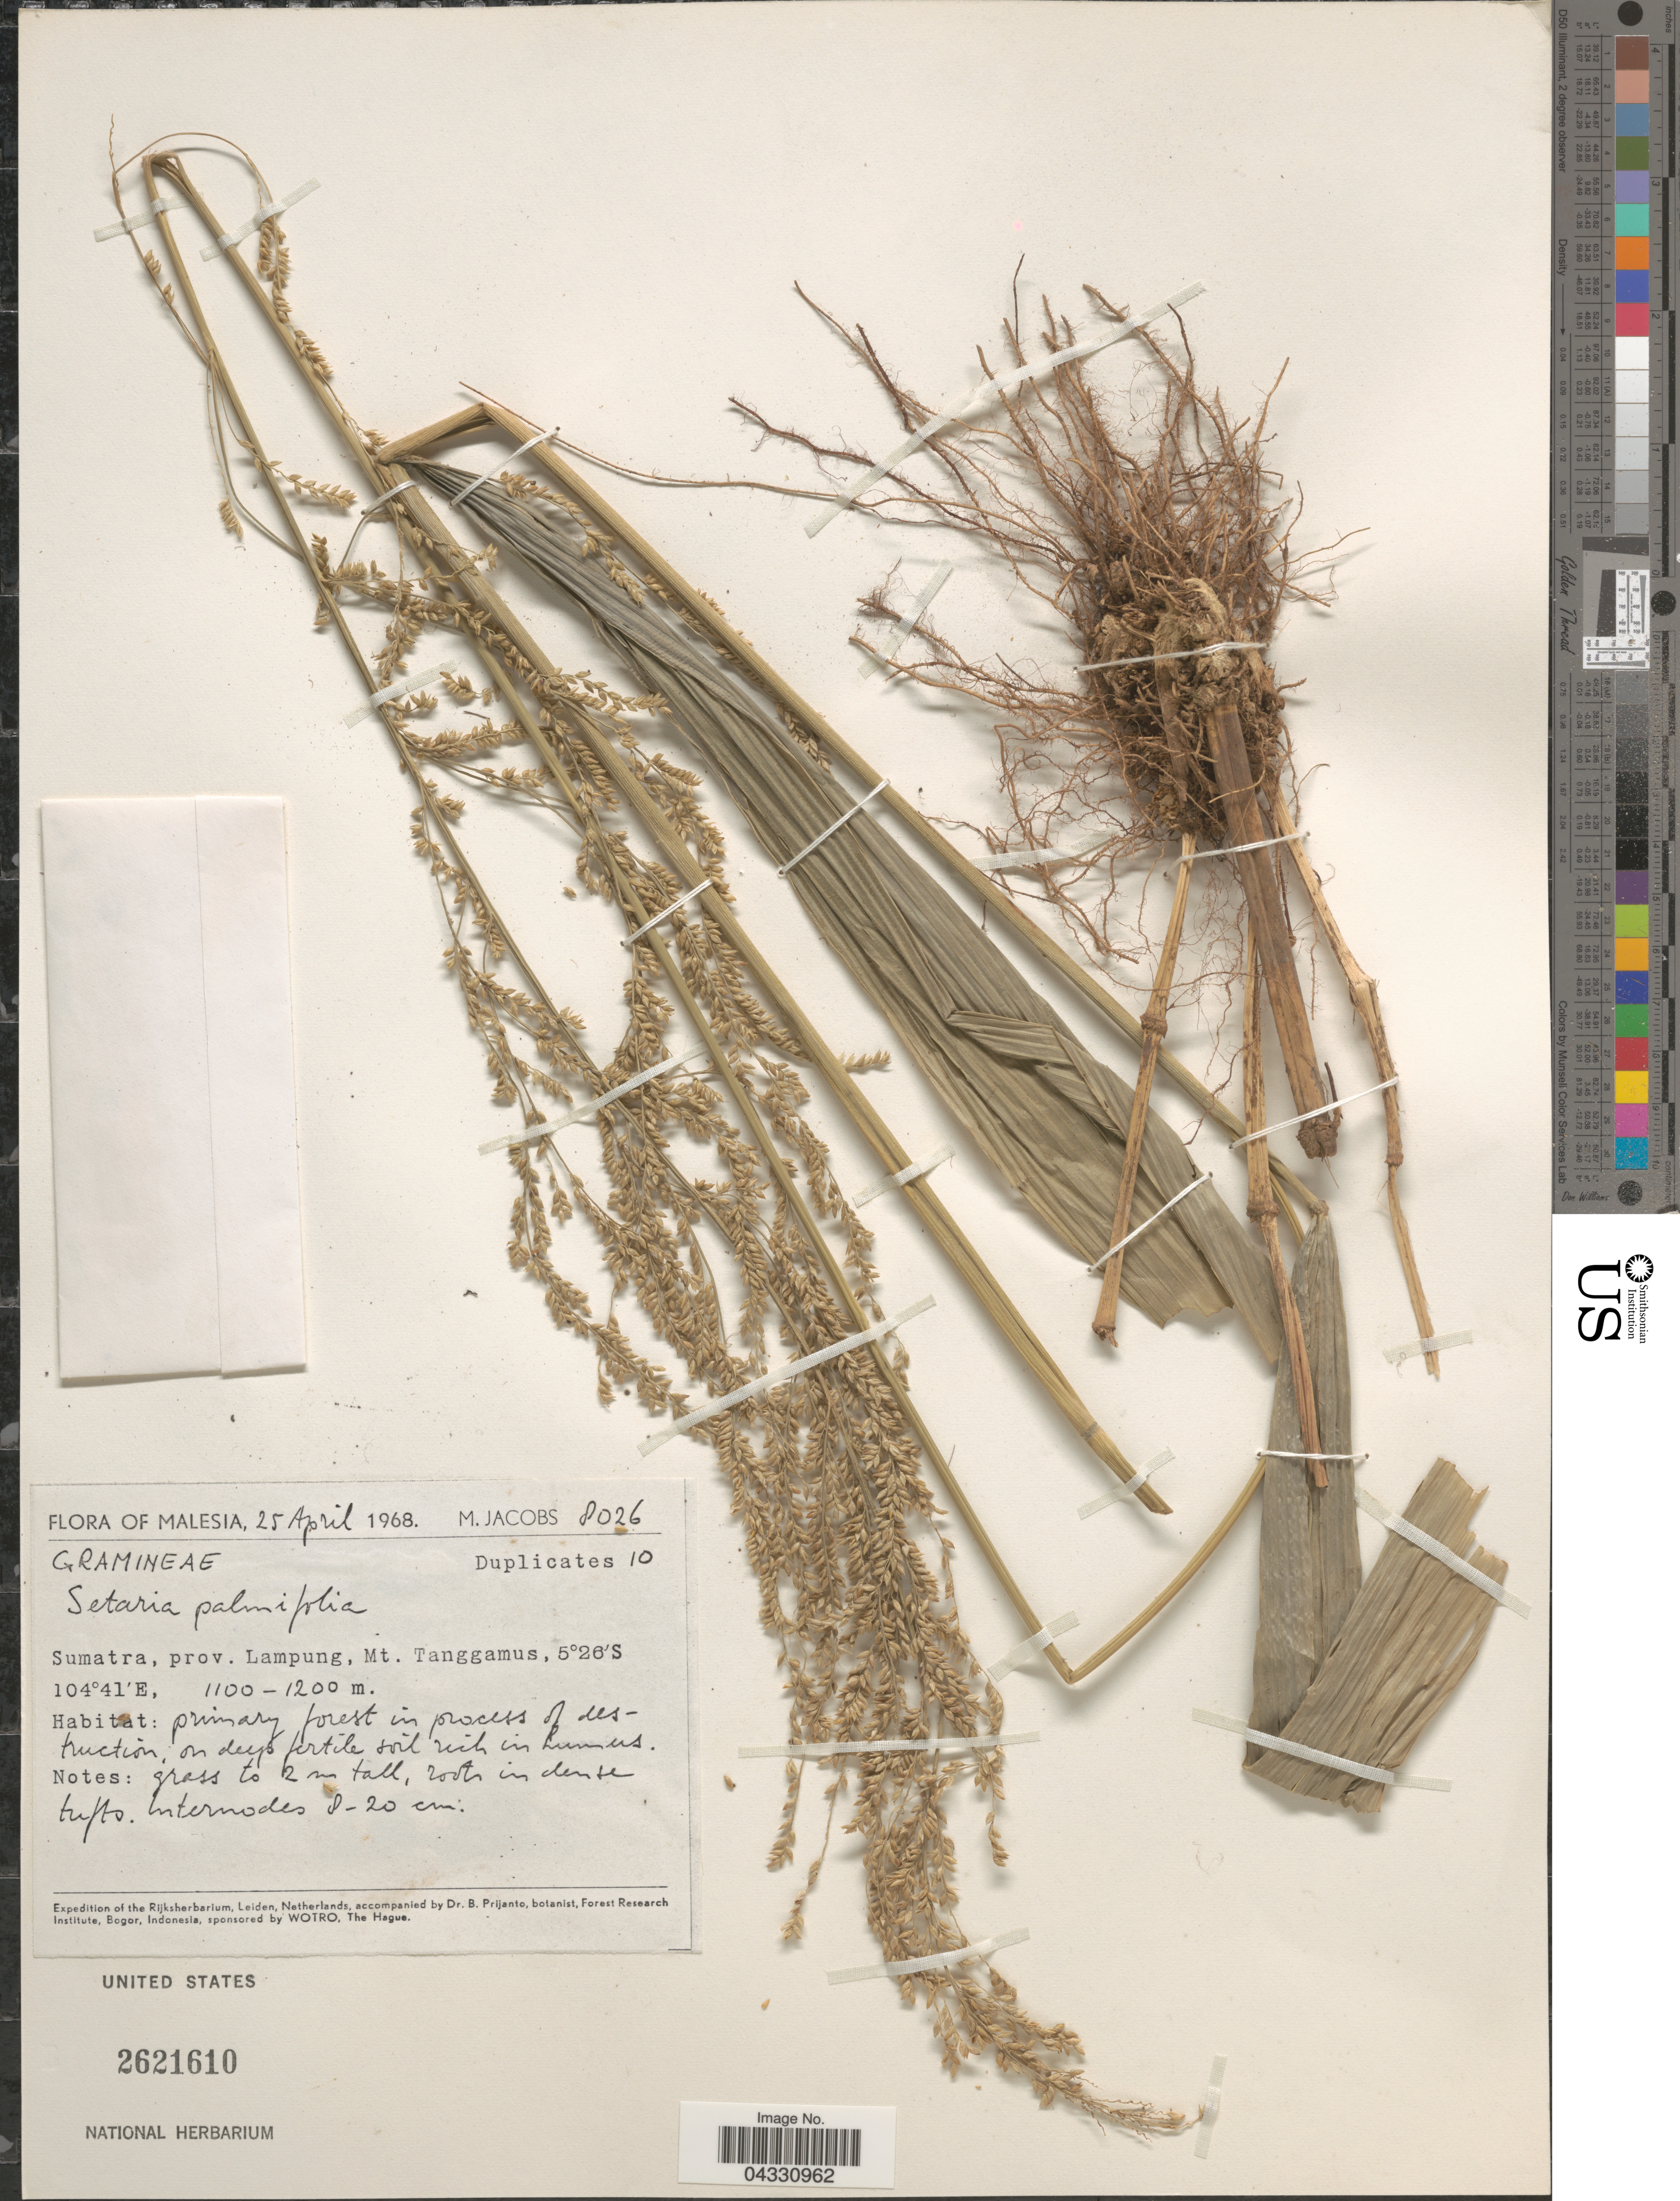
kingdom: Plantae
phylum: Tracheophyta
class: Liliopsida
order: Poales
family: Poaceae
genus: Setaria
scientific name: Setaria palmifolia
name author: (J. Koenig) Stapf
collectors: M. Jacobs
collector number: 8026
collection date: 1968-04-25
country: Indonesia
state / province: Sumatra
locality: Prov. Lampung, Mt. Tanggamus.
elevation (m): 1100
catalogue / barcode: US 2621610